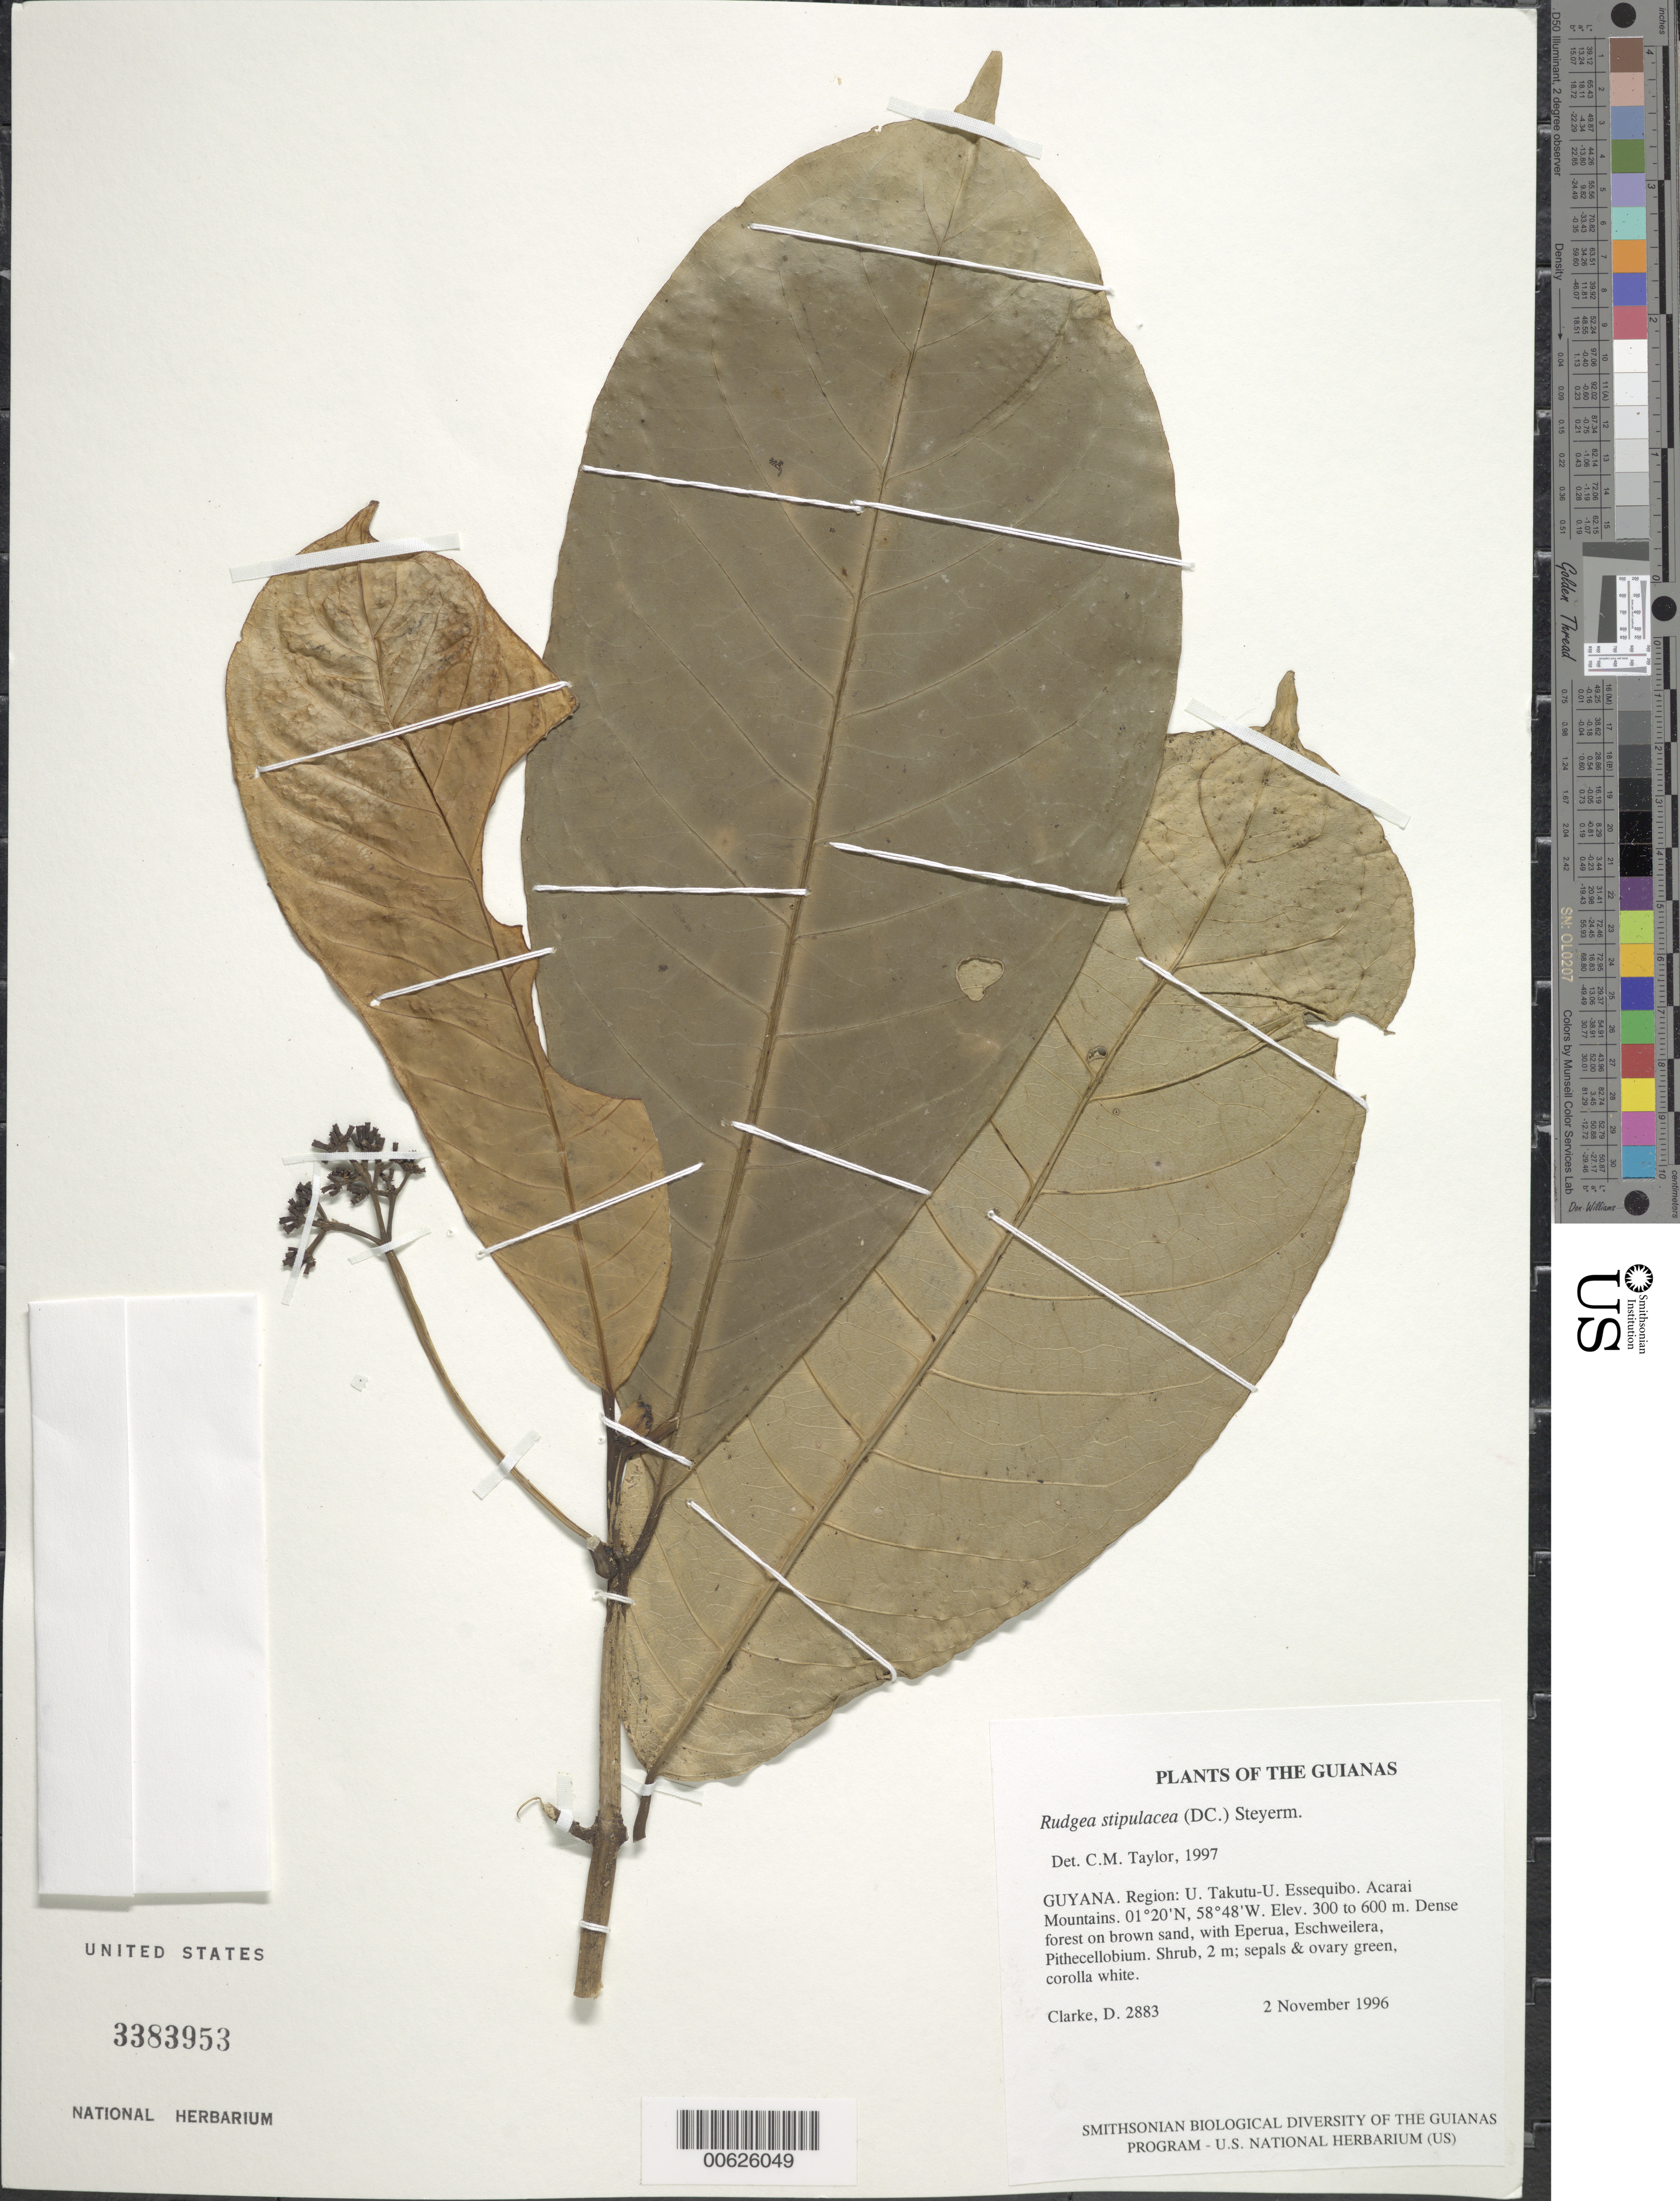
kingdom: Plantae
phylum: Tracheophyta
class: Magnoliopsida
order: Gentianales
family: Rubiaceae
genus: Rudgea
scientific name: Rudgea stipulacea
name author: (DC.) Steyerm.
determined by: Taylor, Charlotte M.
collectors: H. D. Clarke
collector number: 2883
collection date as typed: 2 November 1996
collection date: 1996-11-02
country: Guyana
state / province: U. Takutu-U. Essequibo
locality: Acarai Mountains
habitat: Dense forest on brown sand, with Eperua, Eschweilera, Pithecellobium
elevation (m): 300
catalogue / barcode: US 3383953